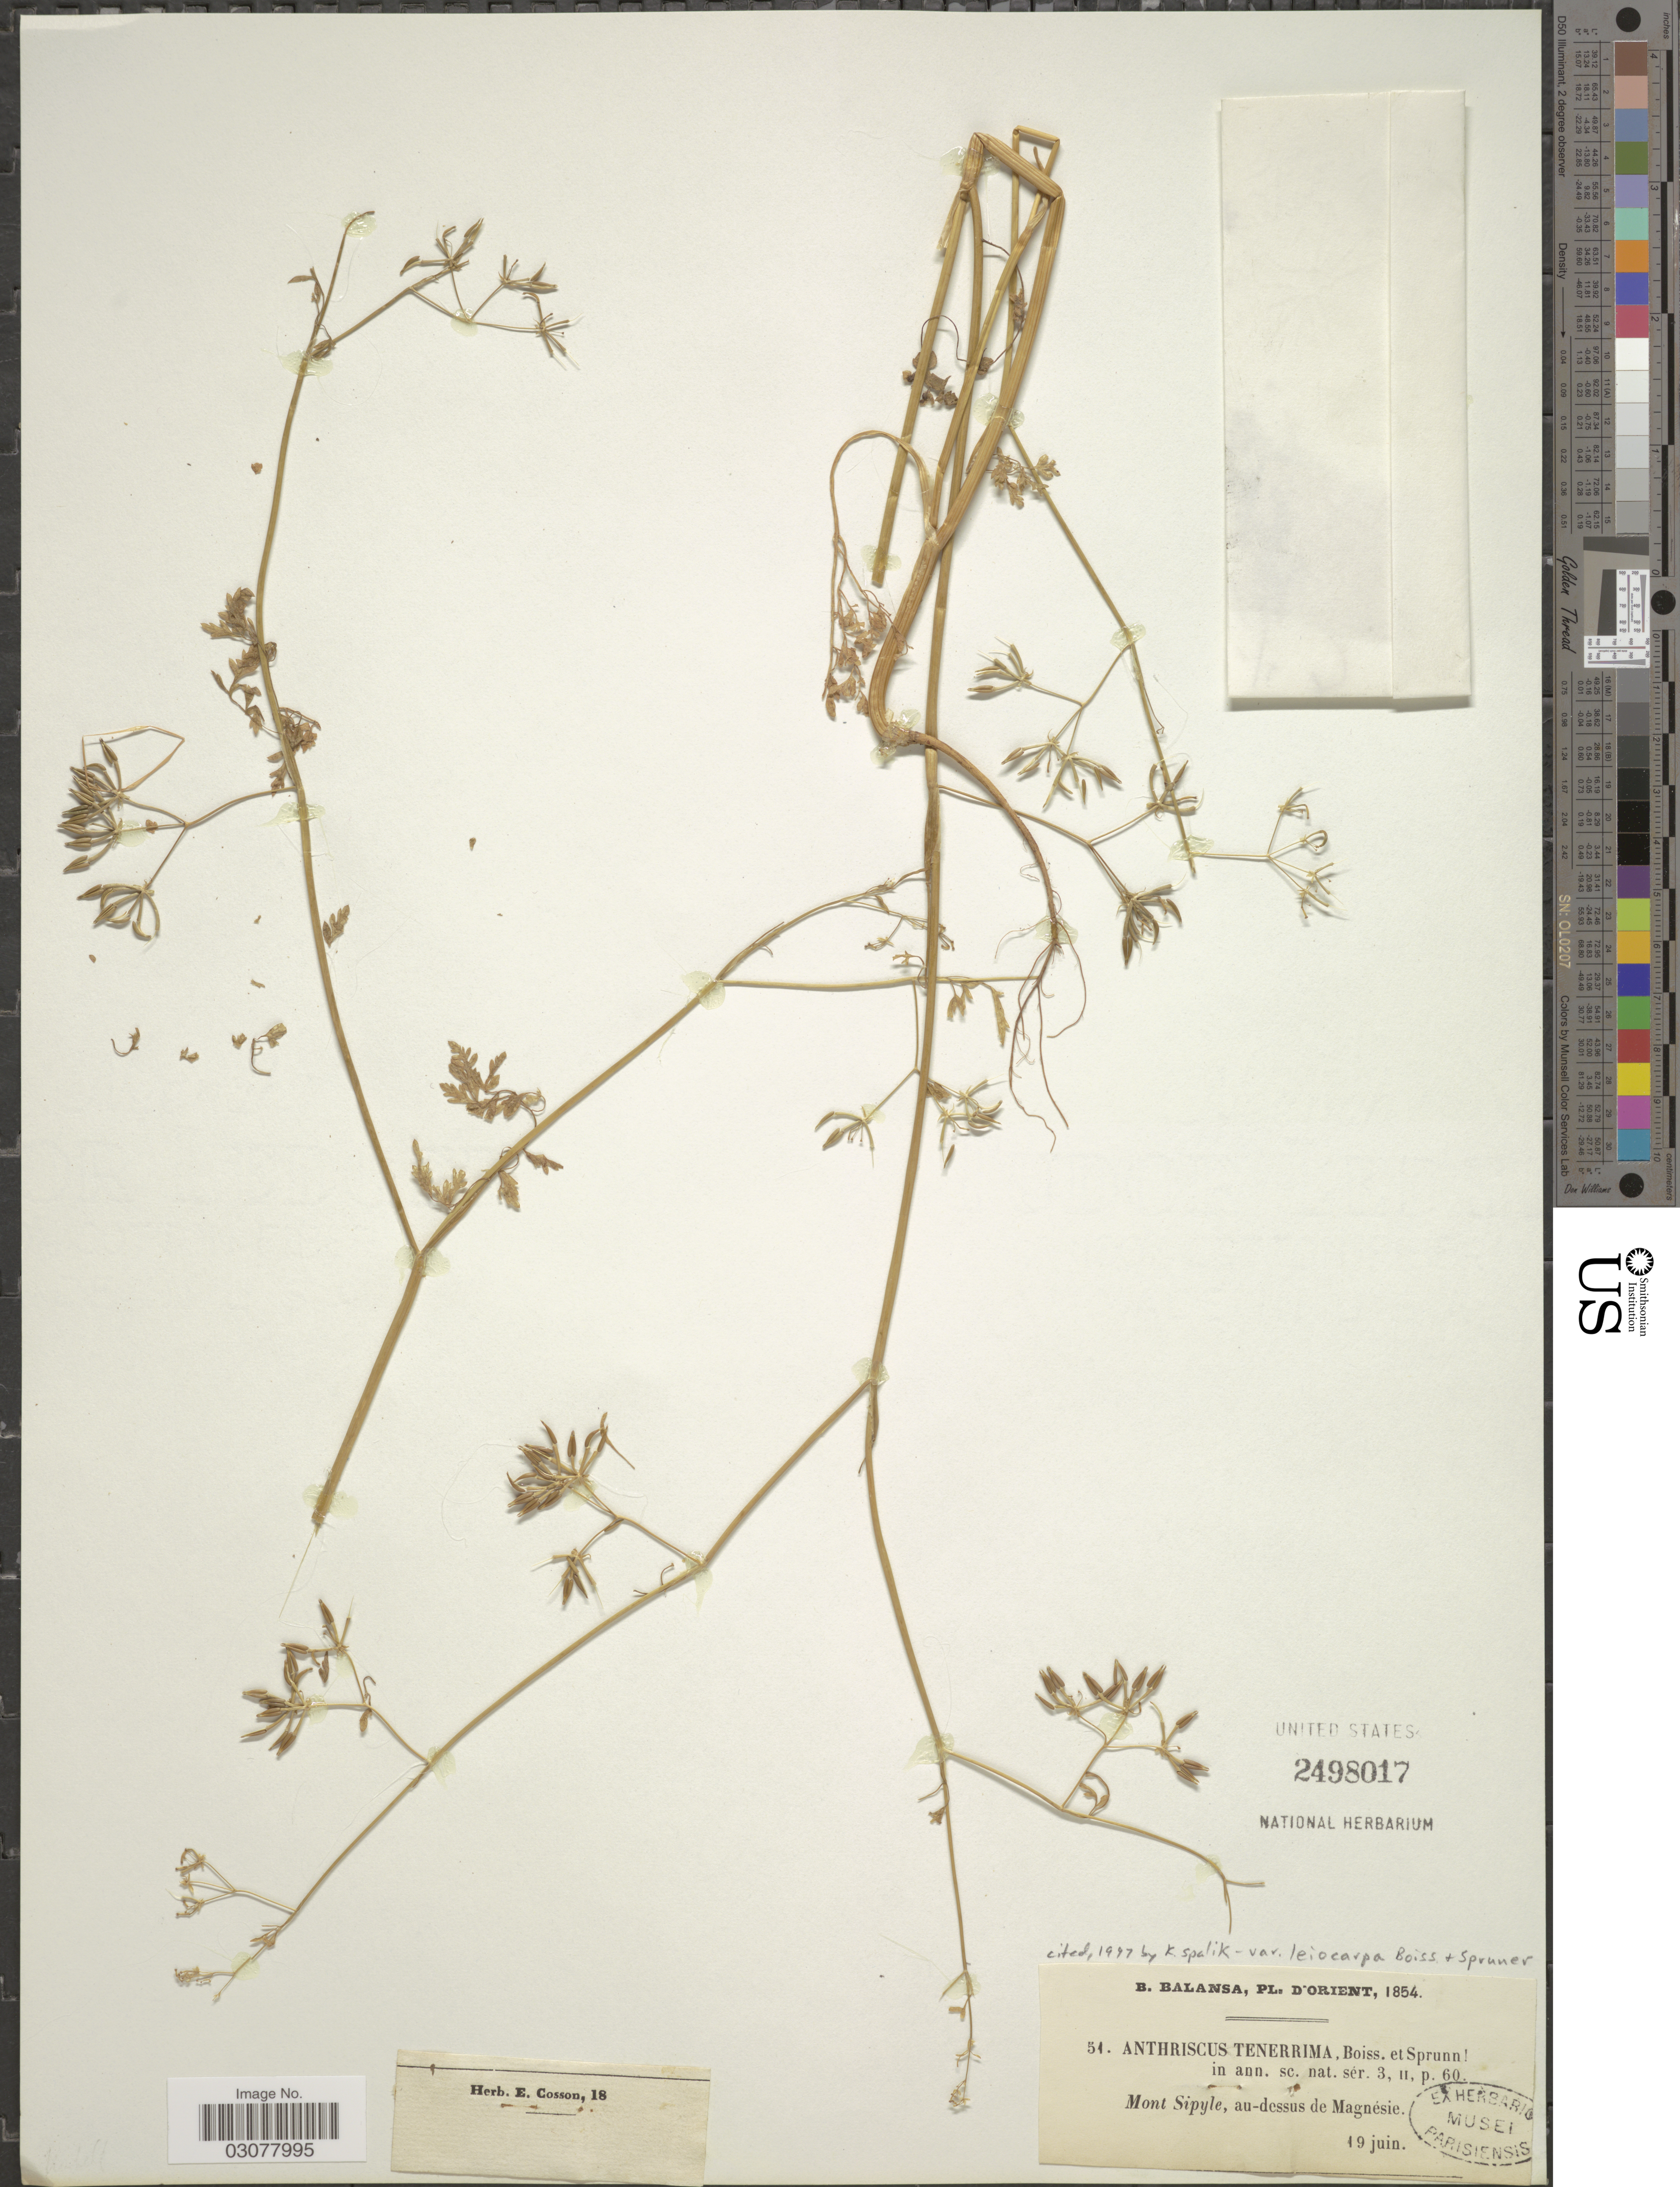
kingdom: Plantae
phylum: Tracheophyta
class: Magnoliopsida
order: Apiales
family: Apiaceae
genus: Anthriscus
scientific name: Anthriscus tenerrimus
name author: Boiss. & Spruner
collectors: B. Balansa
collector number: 51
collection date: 1854-06-19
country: Turkey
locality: D'Orient, Mont Sipyle, au-dessus de Magnésie.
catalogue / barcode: US 2498017